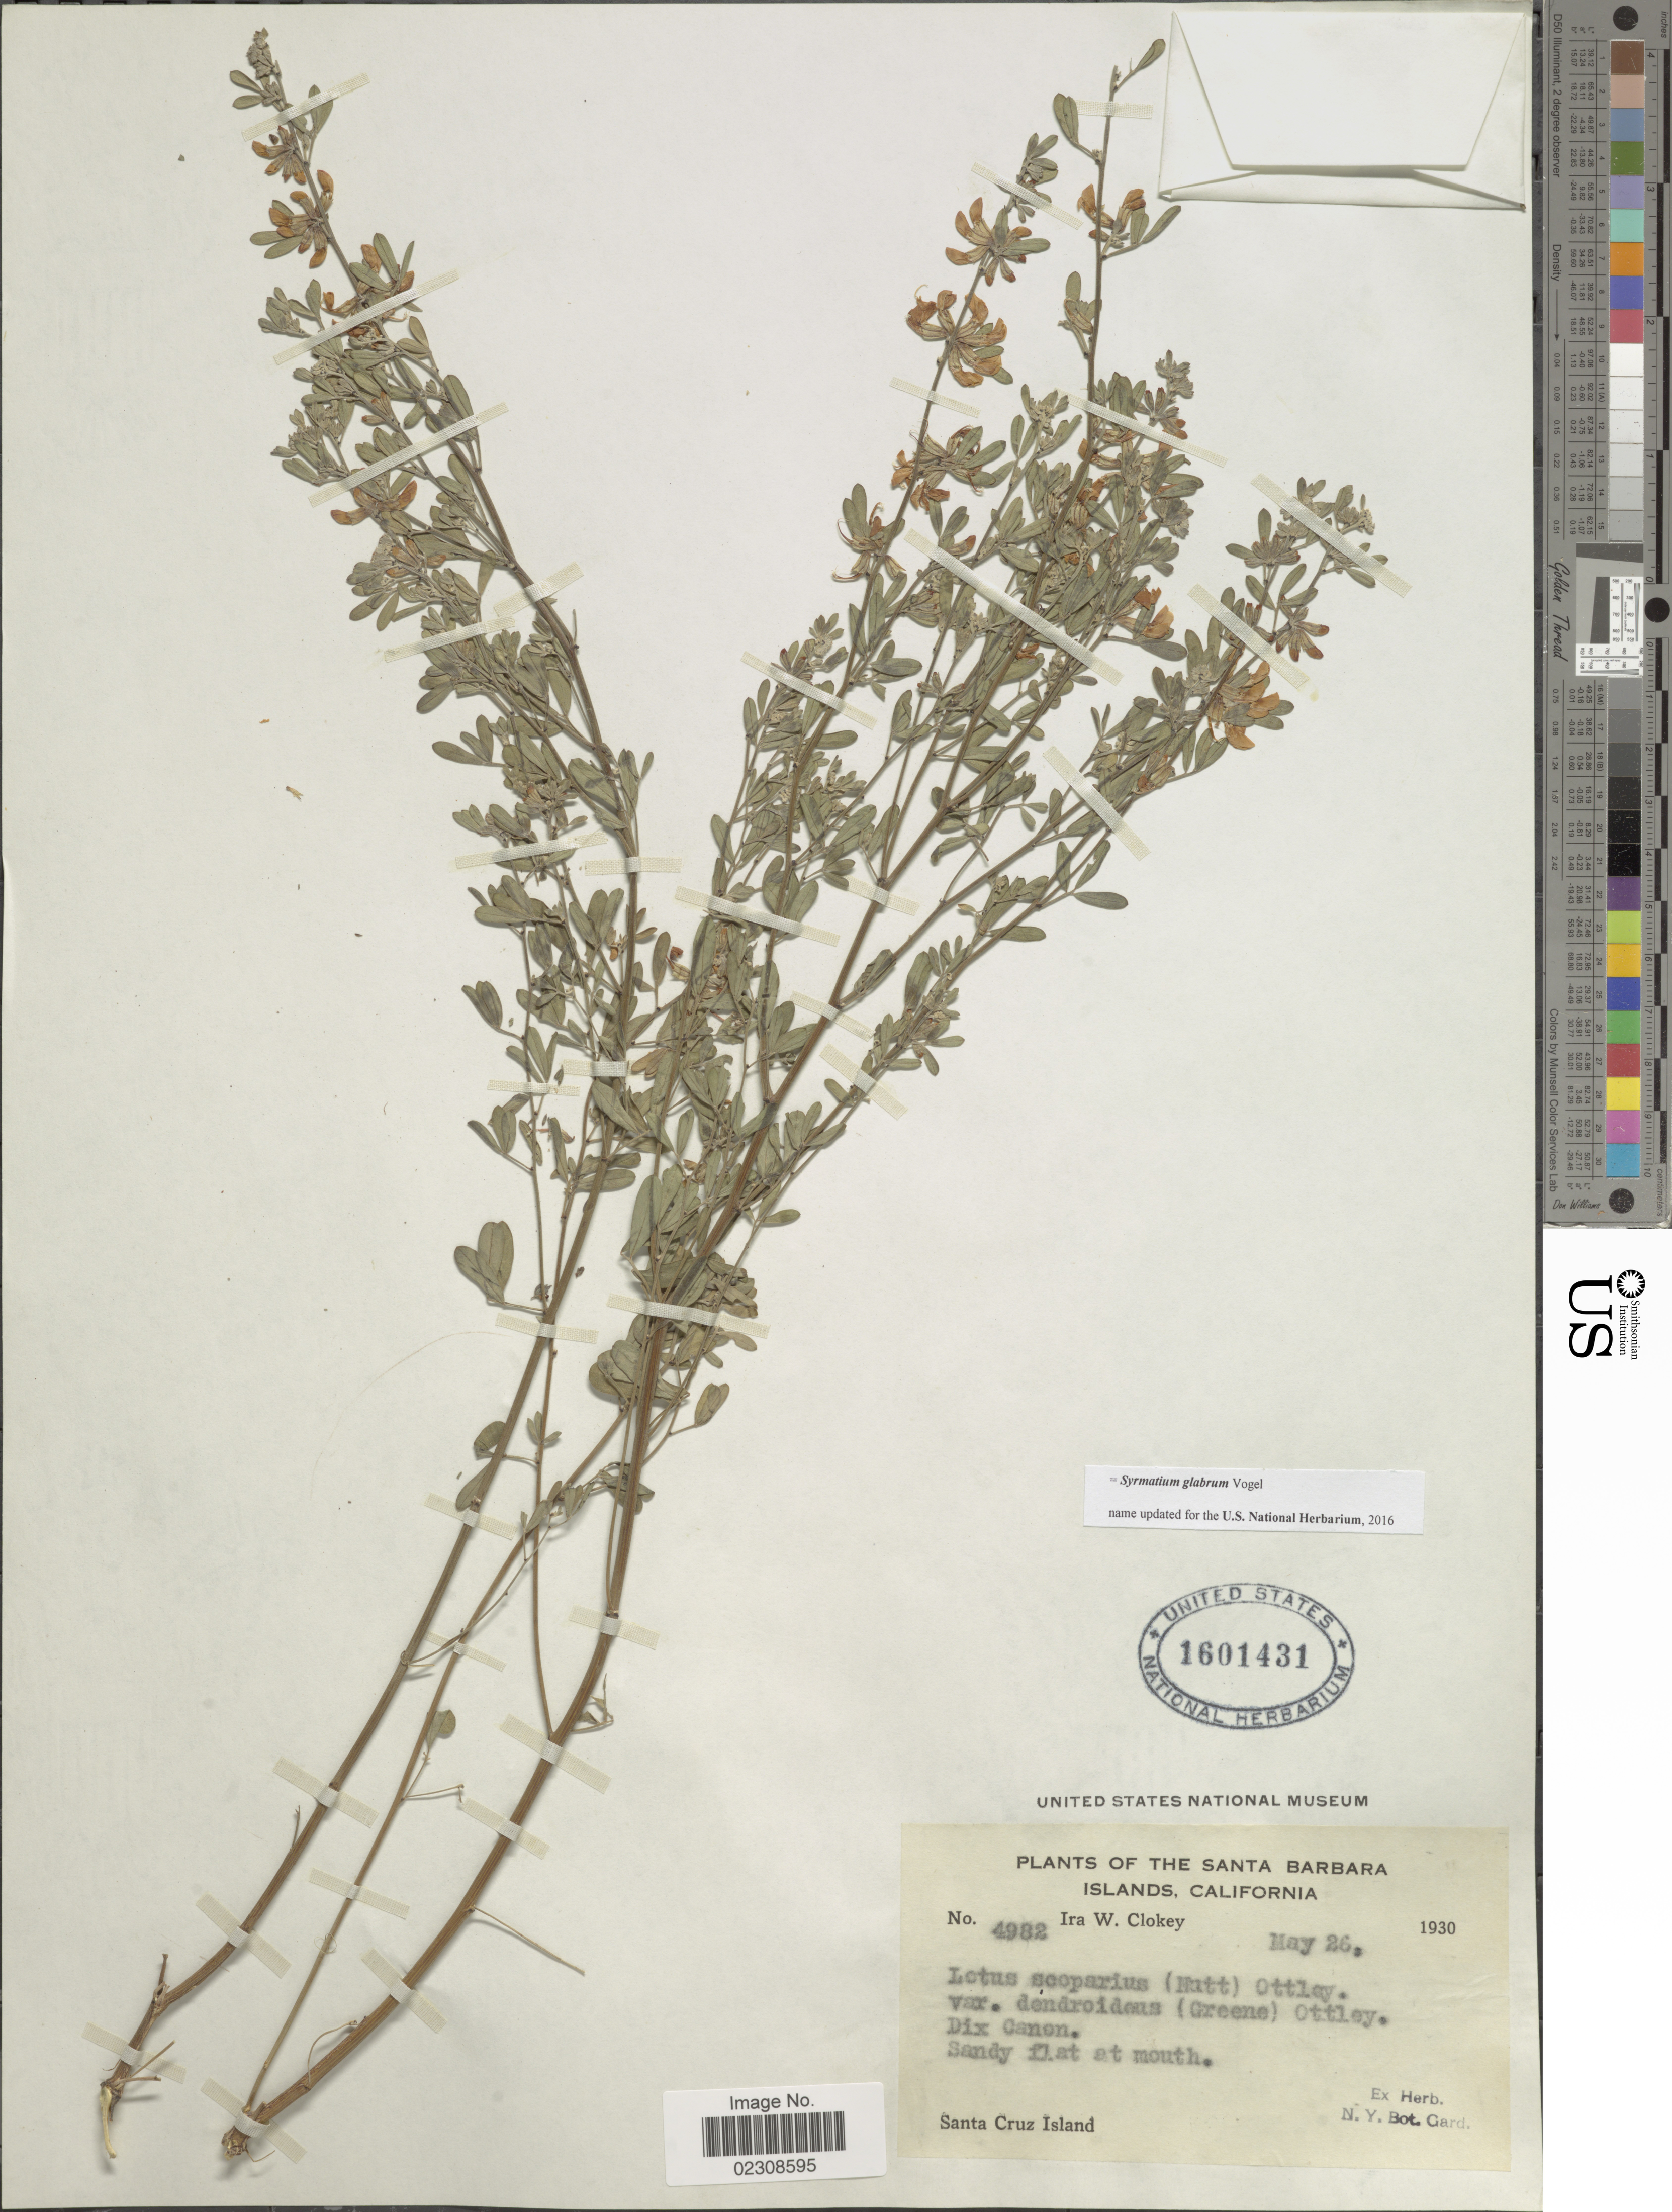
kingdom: Plantae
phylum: Tracheophyta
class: Magnoliopsida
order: Fabales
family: Fabaceae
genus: Syrmatium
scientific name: Syrmatium glabrum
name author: Vogel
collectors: I. W. Clokey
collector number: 4982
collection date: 1930-05-26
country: United States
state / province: California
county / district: Santa Barbara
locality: Santa Barbara Islands. Santa Cruz Island.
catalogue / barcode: US 1601431